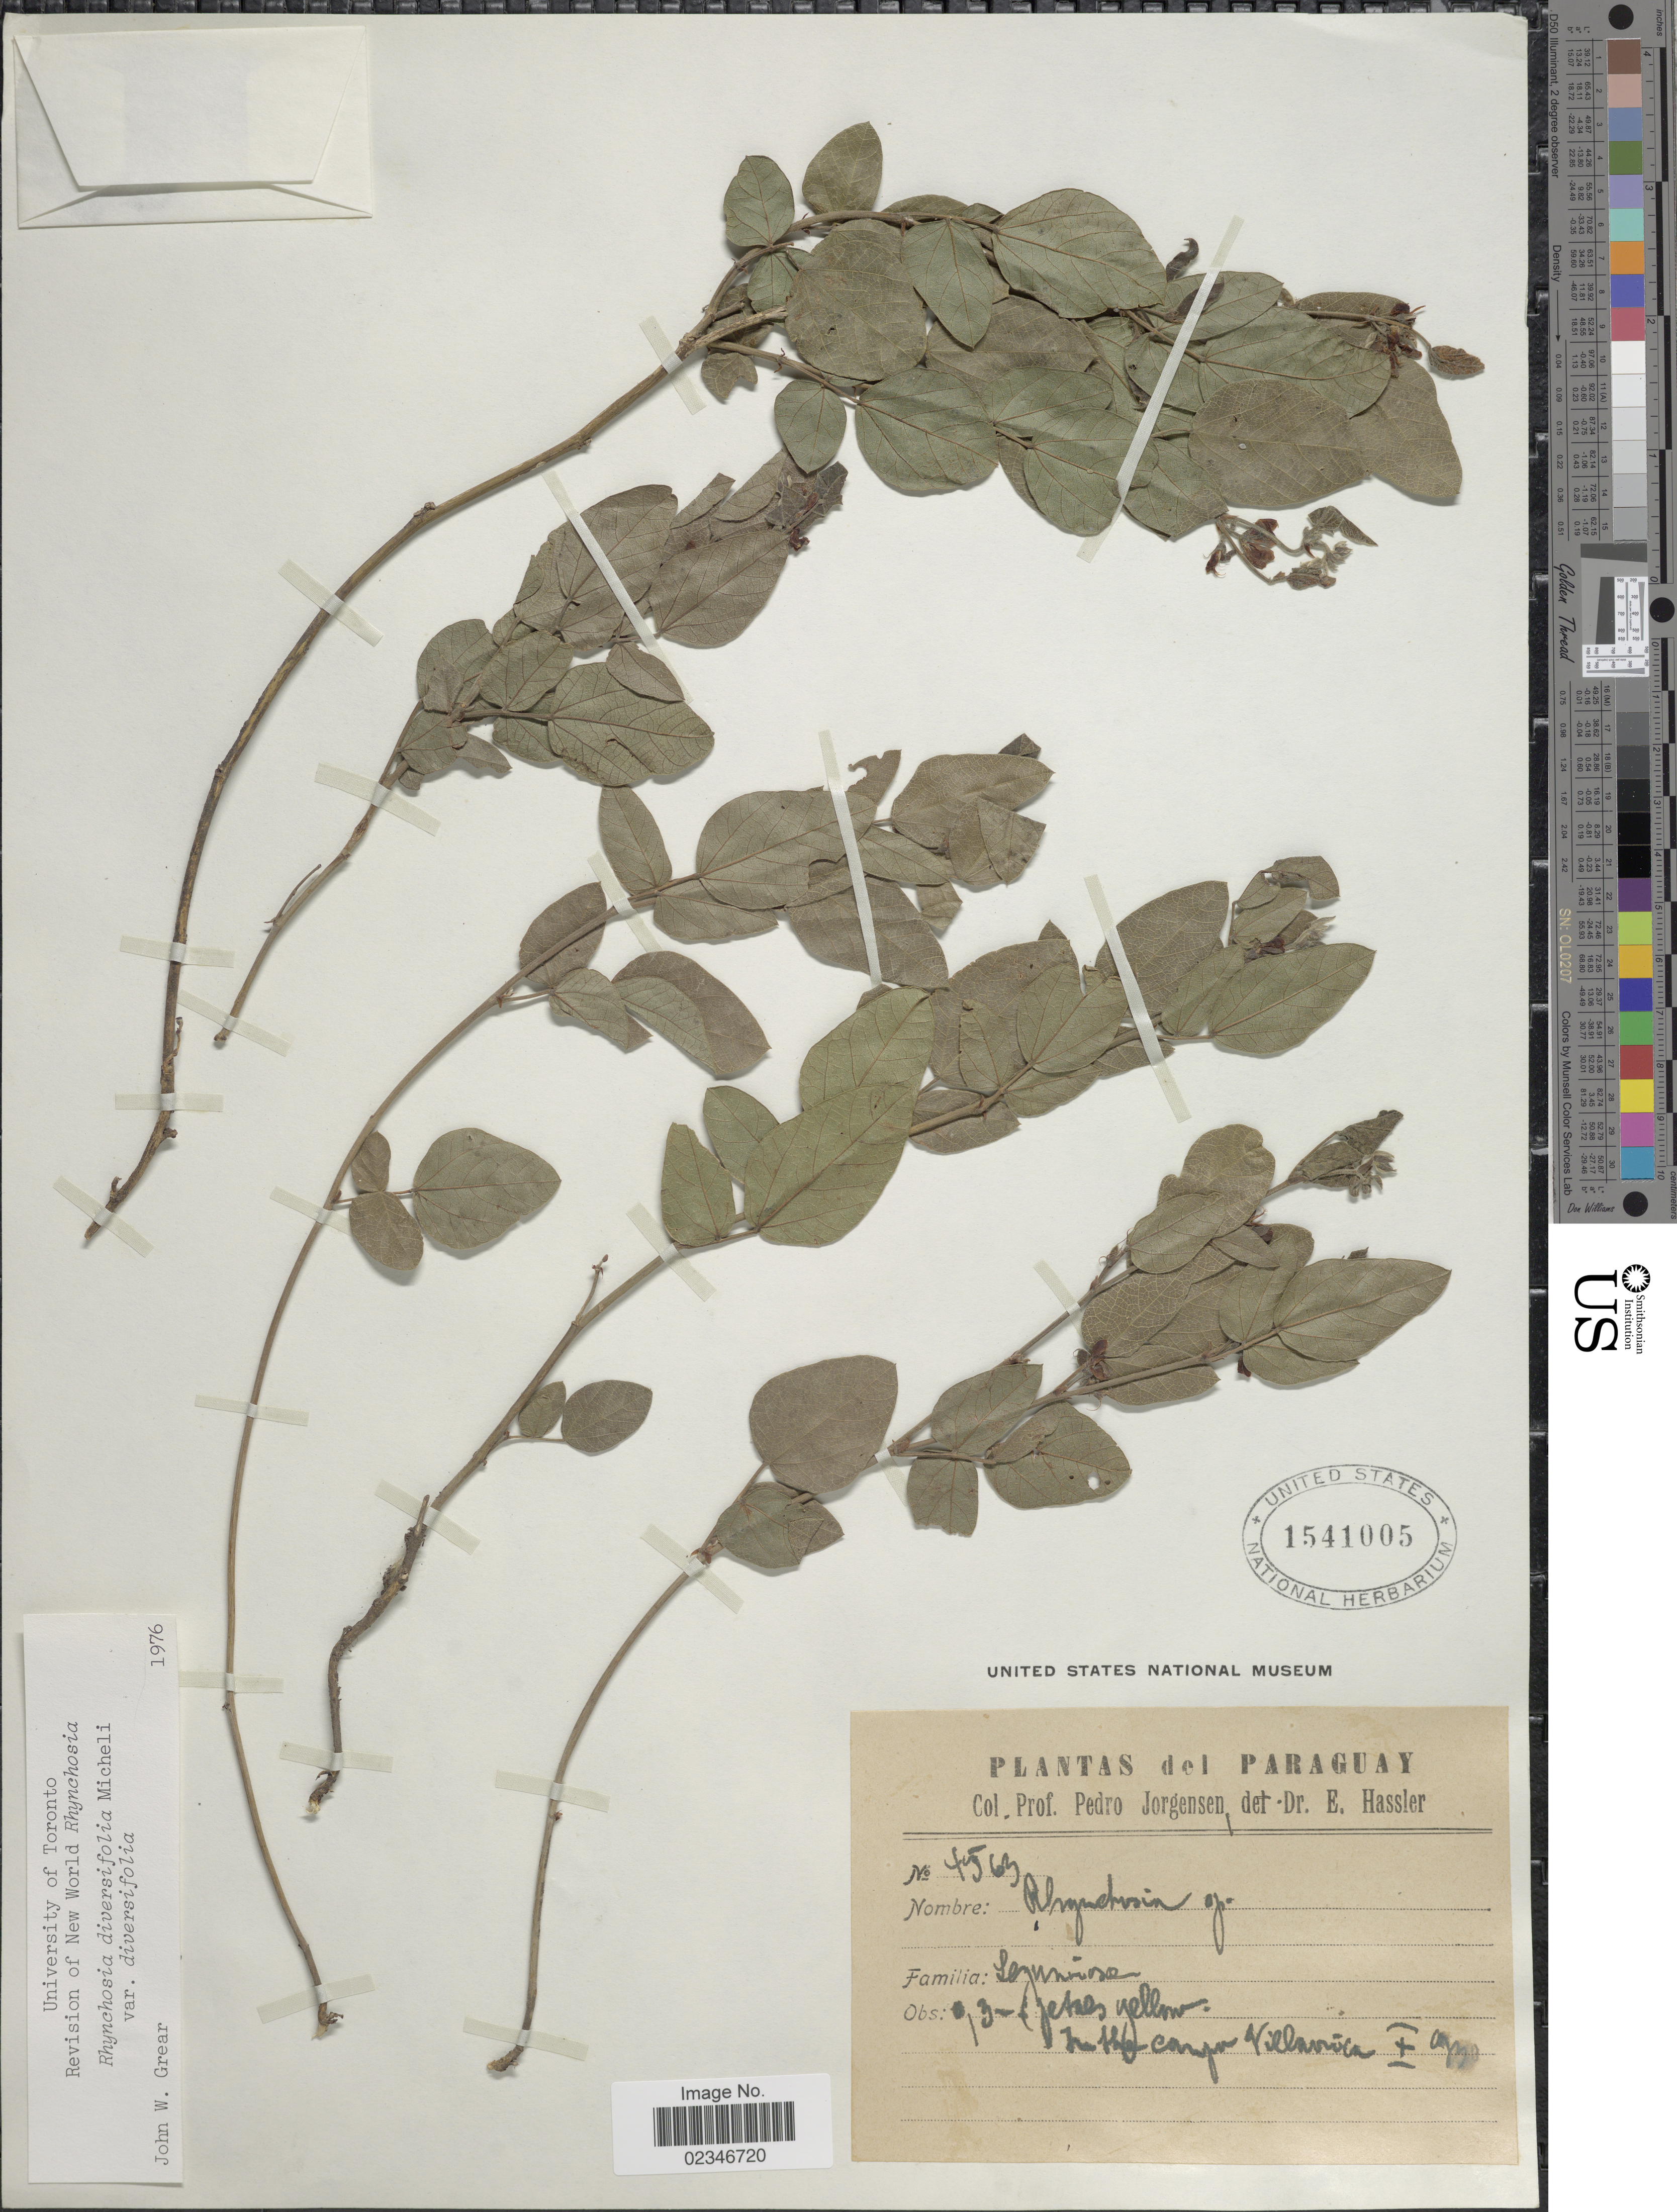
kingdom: Plantae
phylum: Tracheophyta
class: Magnoliopsida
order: Fabales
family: Fabaceae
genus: Rhynchosia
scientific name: Rhynchosia diversifolia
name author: Micheli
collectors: P. Jörgensen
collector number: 4563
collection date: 1930-10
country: Paraguay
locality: In the campo Villarrica.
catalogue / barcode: US 1541005